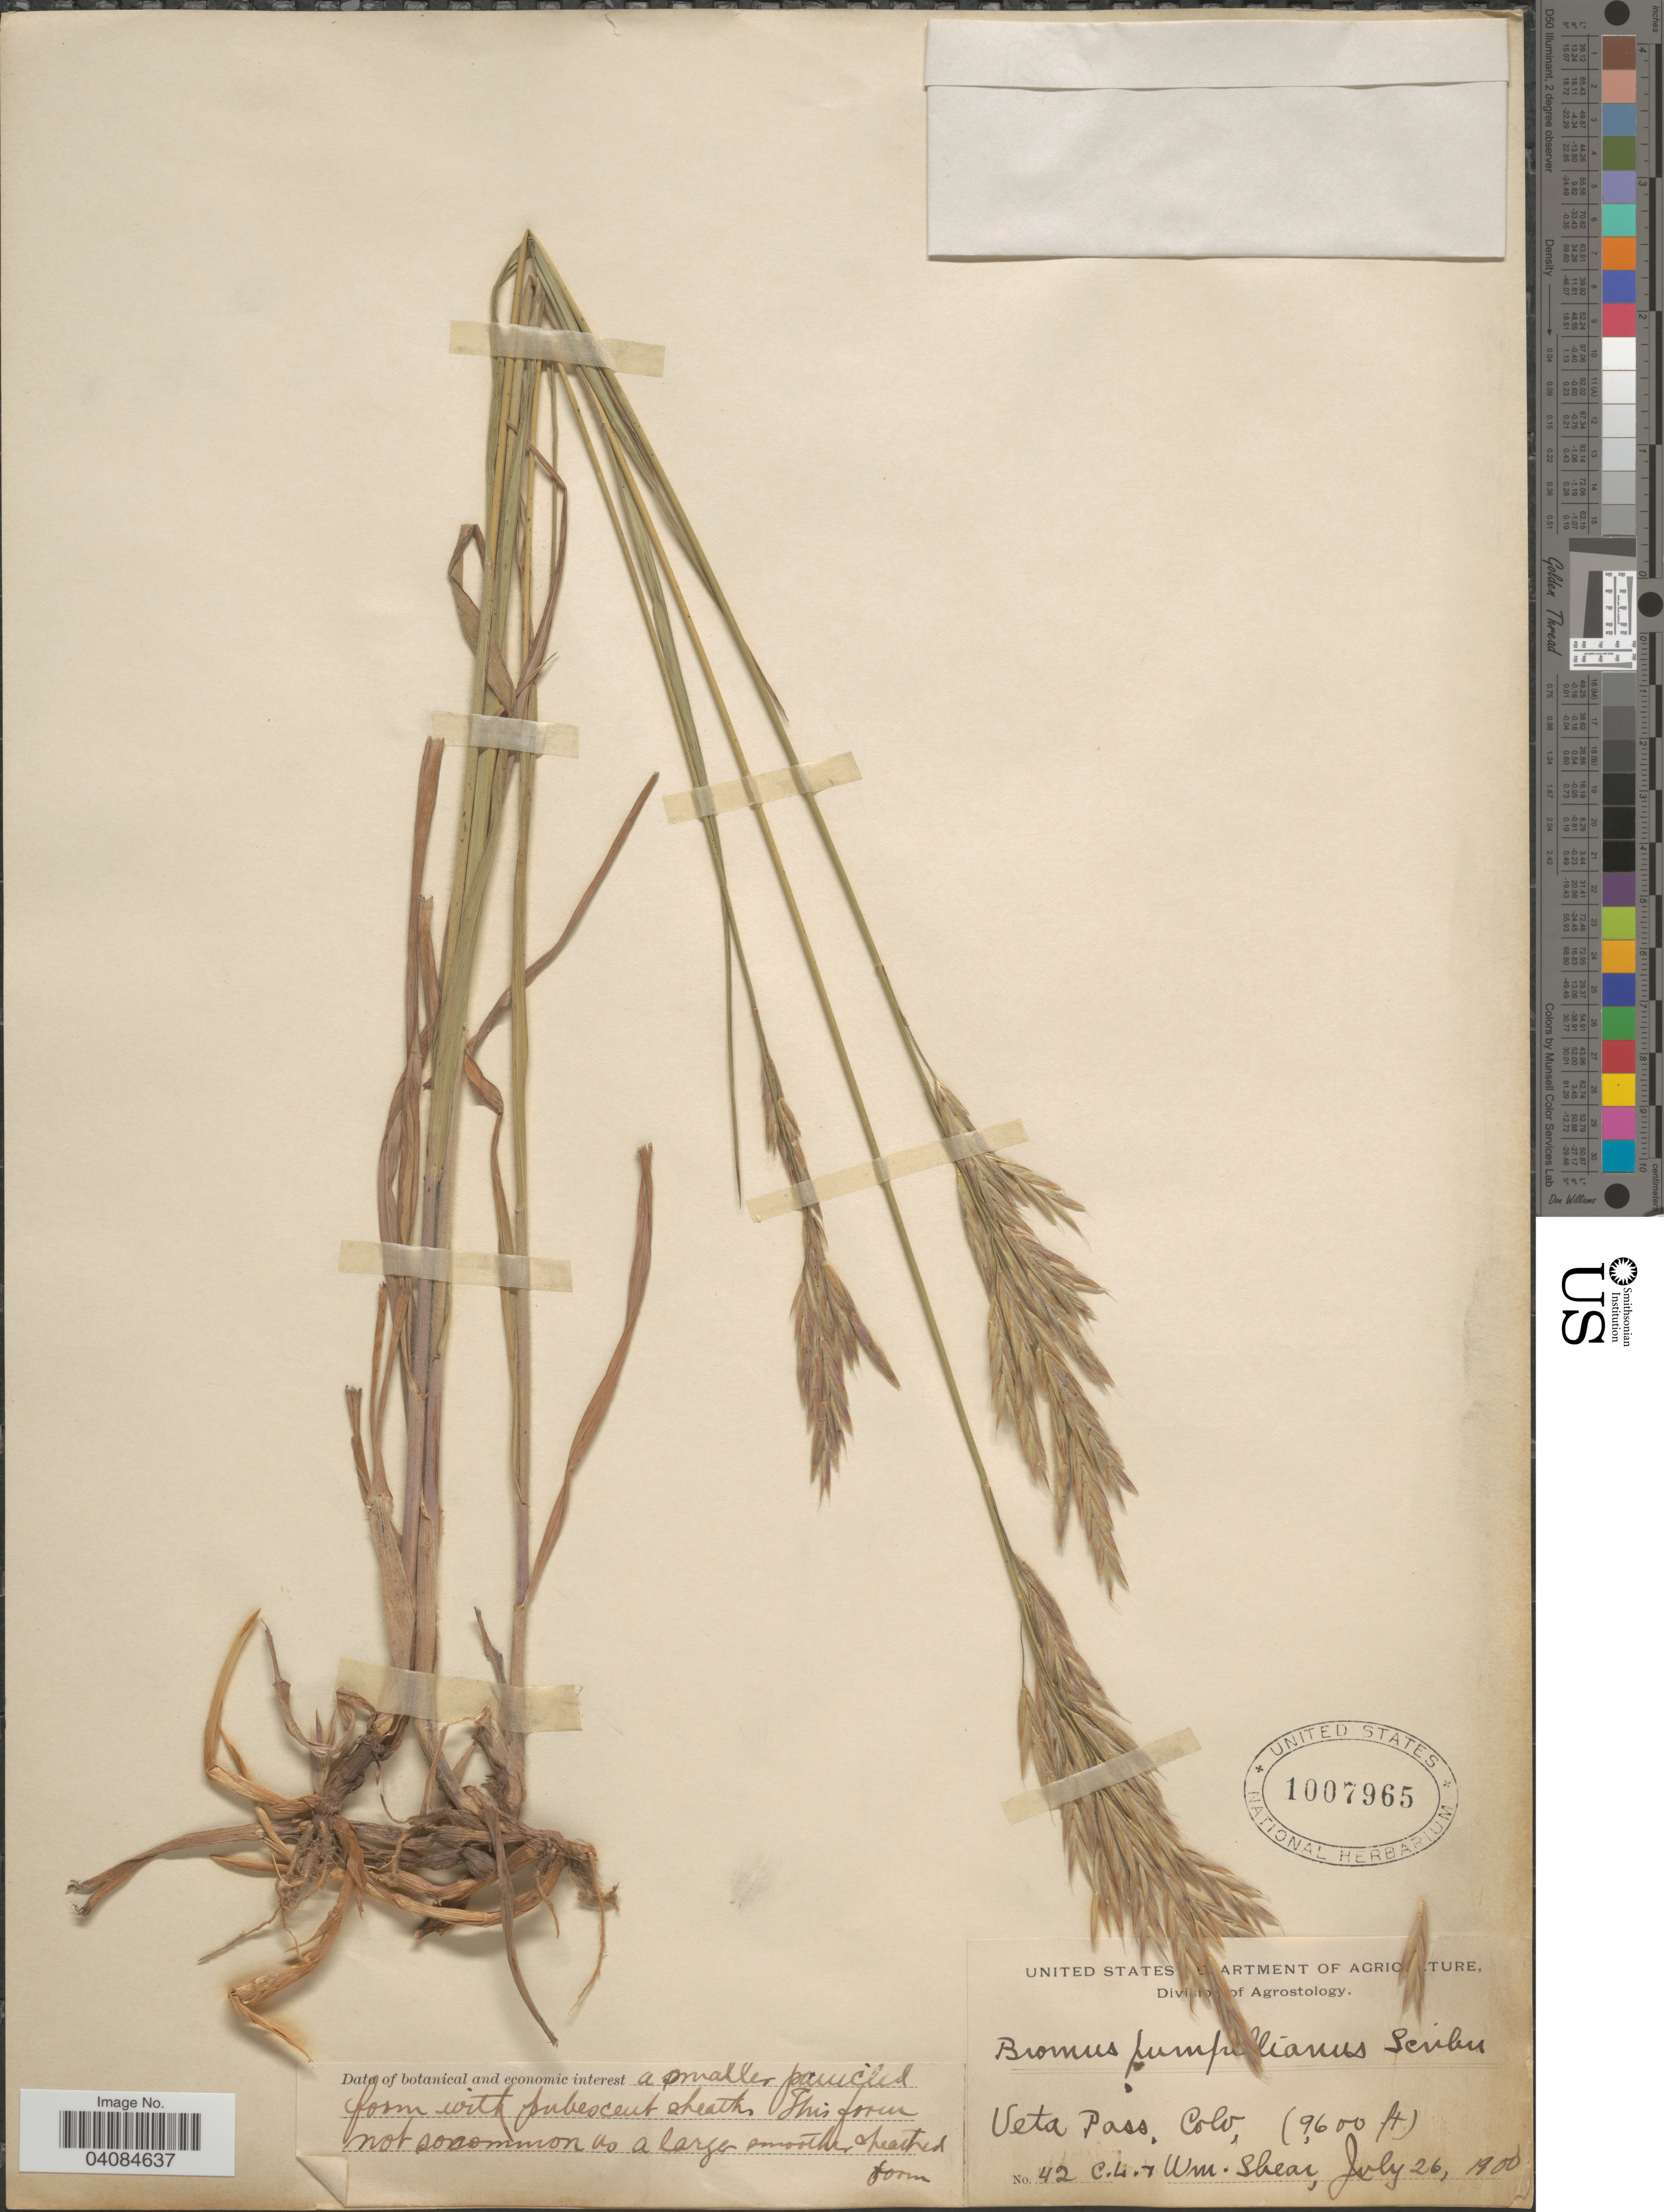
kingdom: Plantae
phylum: Tracheophyta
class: Liliopsida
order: Poales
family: Poaceae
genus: Bromus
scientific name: Bromus pumpellianus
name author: Scribn.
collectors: C. L. Shear & W. Shear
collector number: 42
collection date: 1900-07-26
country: United States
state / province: Colorado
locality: Veta Pass.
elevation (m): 2926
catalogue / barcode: US 1007965